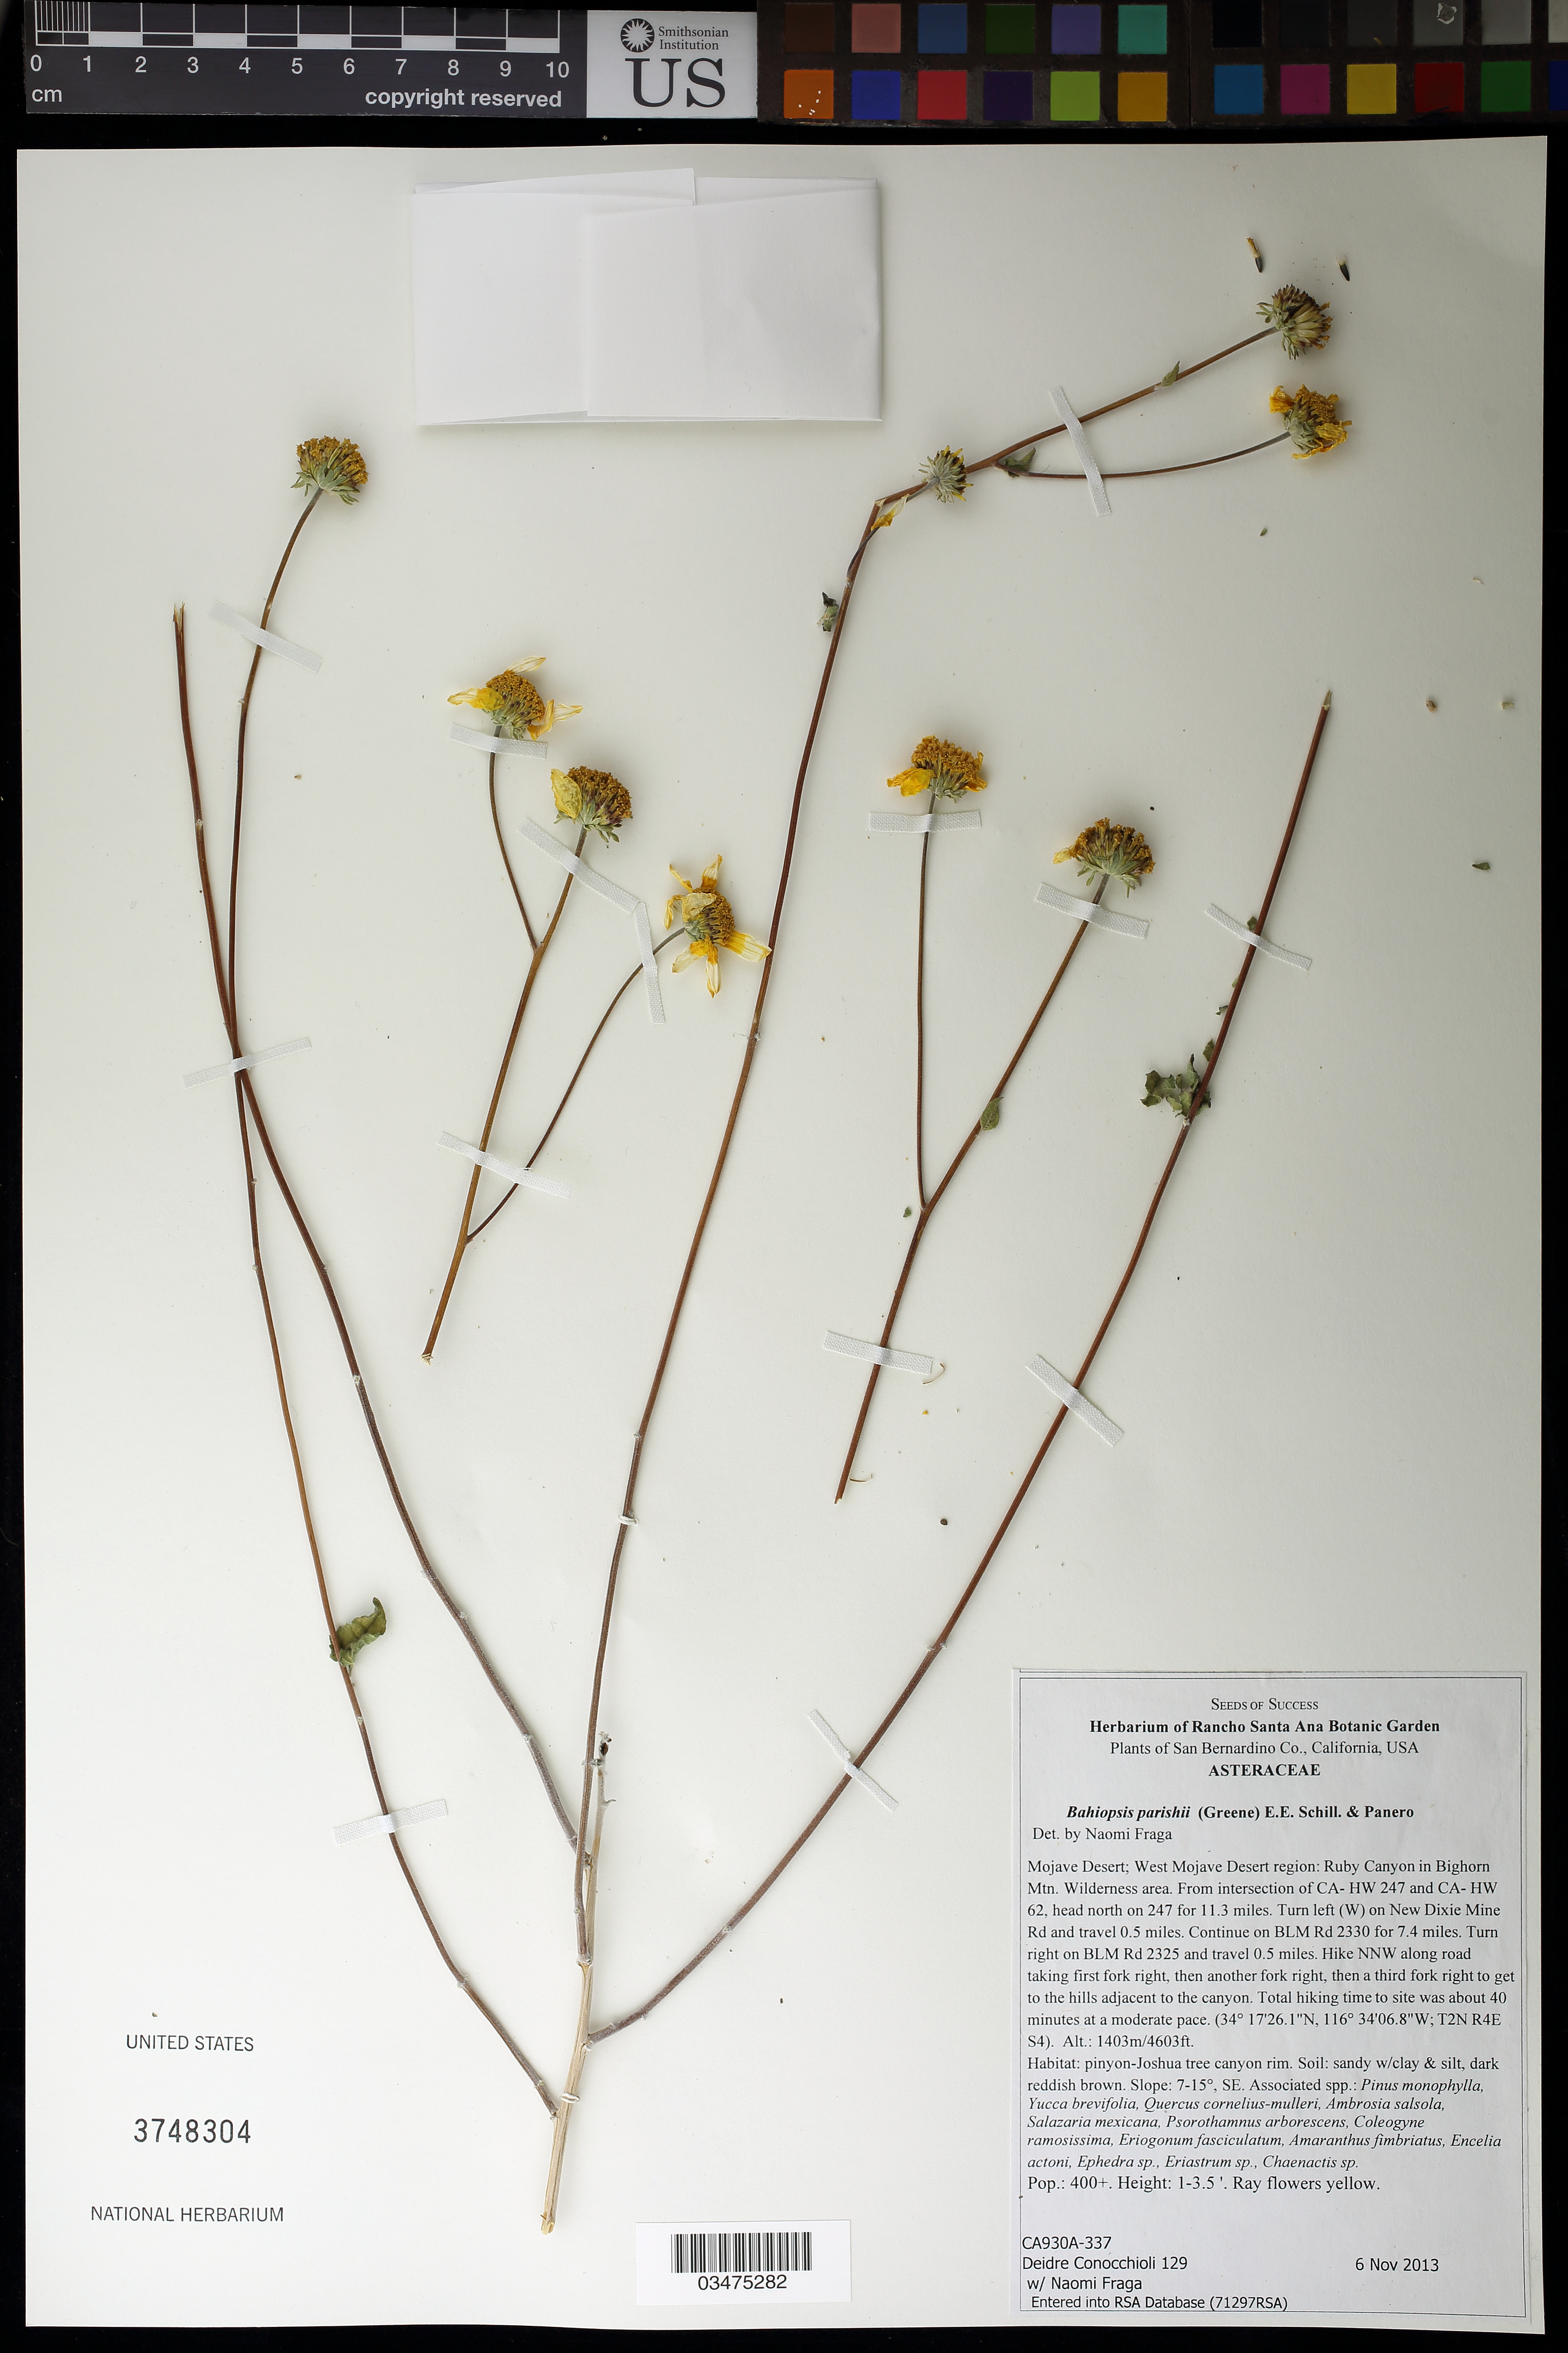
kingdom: Plantae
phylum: Tracheophyta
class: Magnoliopsida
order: Asterales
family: Asteraceae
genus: Bahiopsis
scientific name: Bahiopsis parishii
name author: (S.W. Greene) E.E. Schill. & Panero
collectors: D. Conocchioli & N. Fraga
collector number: CA930A-337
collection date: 2013-11-06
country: United States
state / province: California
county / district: San Bernardino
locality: West Mojave Desert, Ruby Canyon in Bighorn Mtn Wilderness area.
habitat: Pinyon-Joshua tree canyon rim. Soil: sandy with some clay and slit, dark reddish brown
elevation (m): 1403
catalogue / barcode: US 3748304